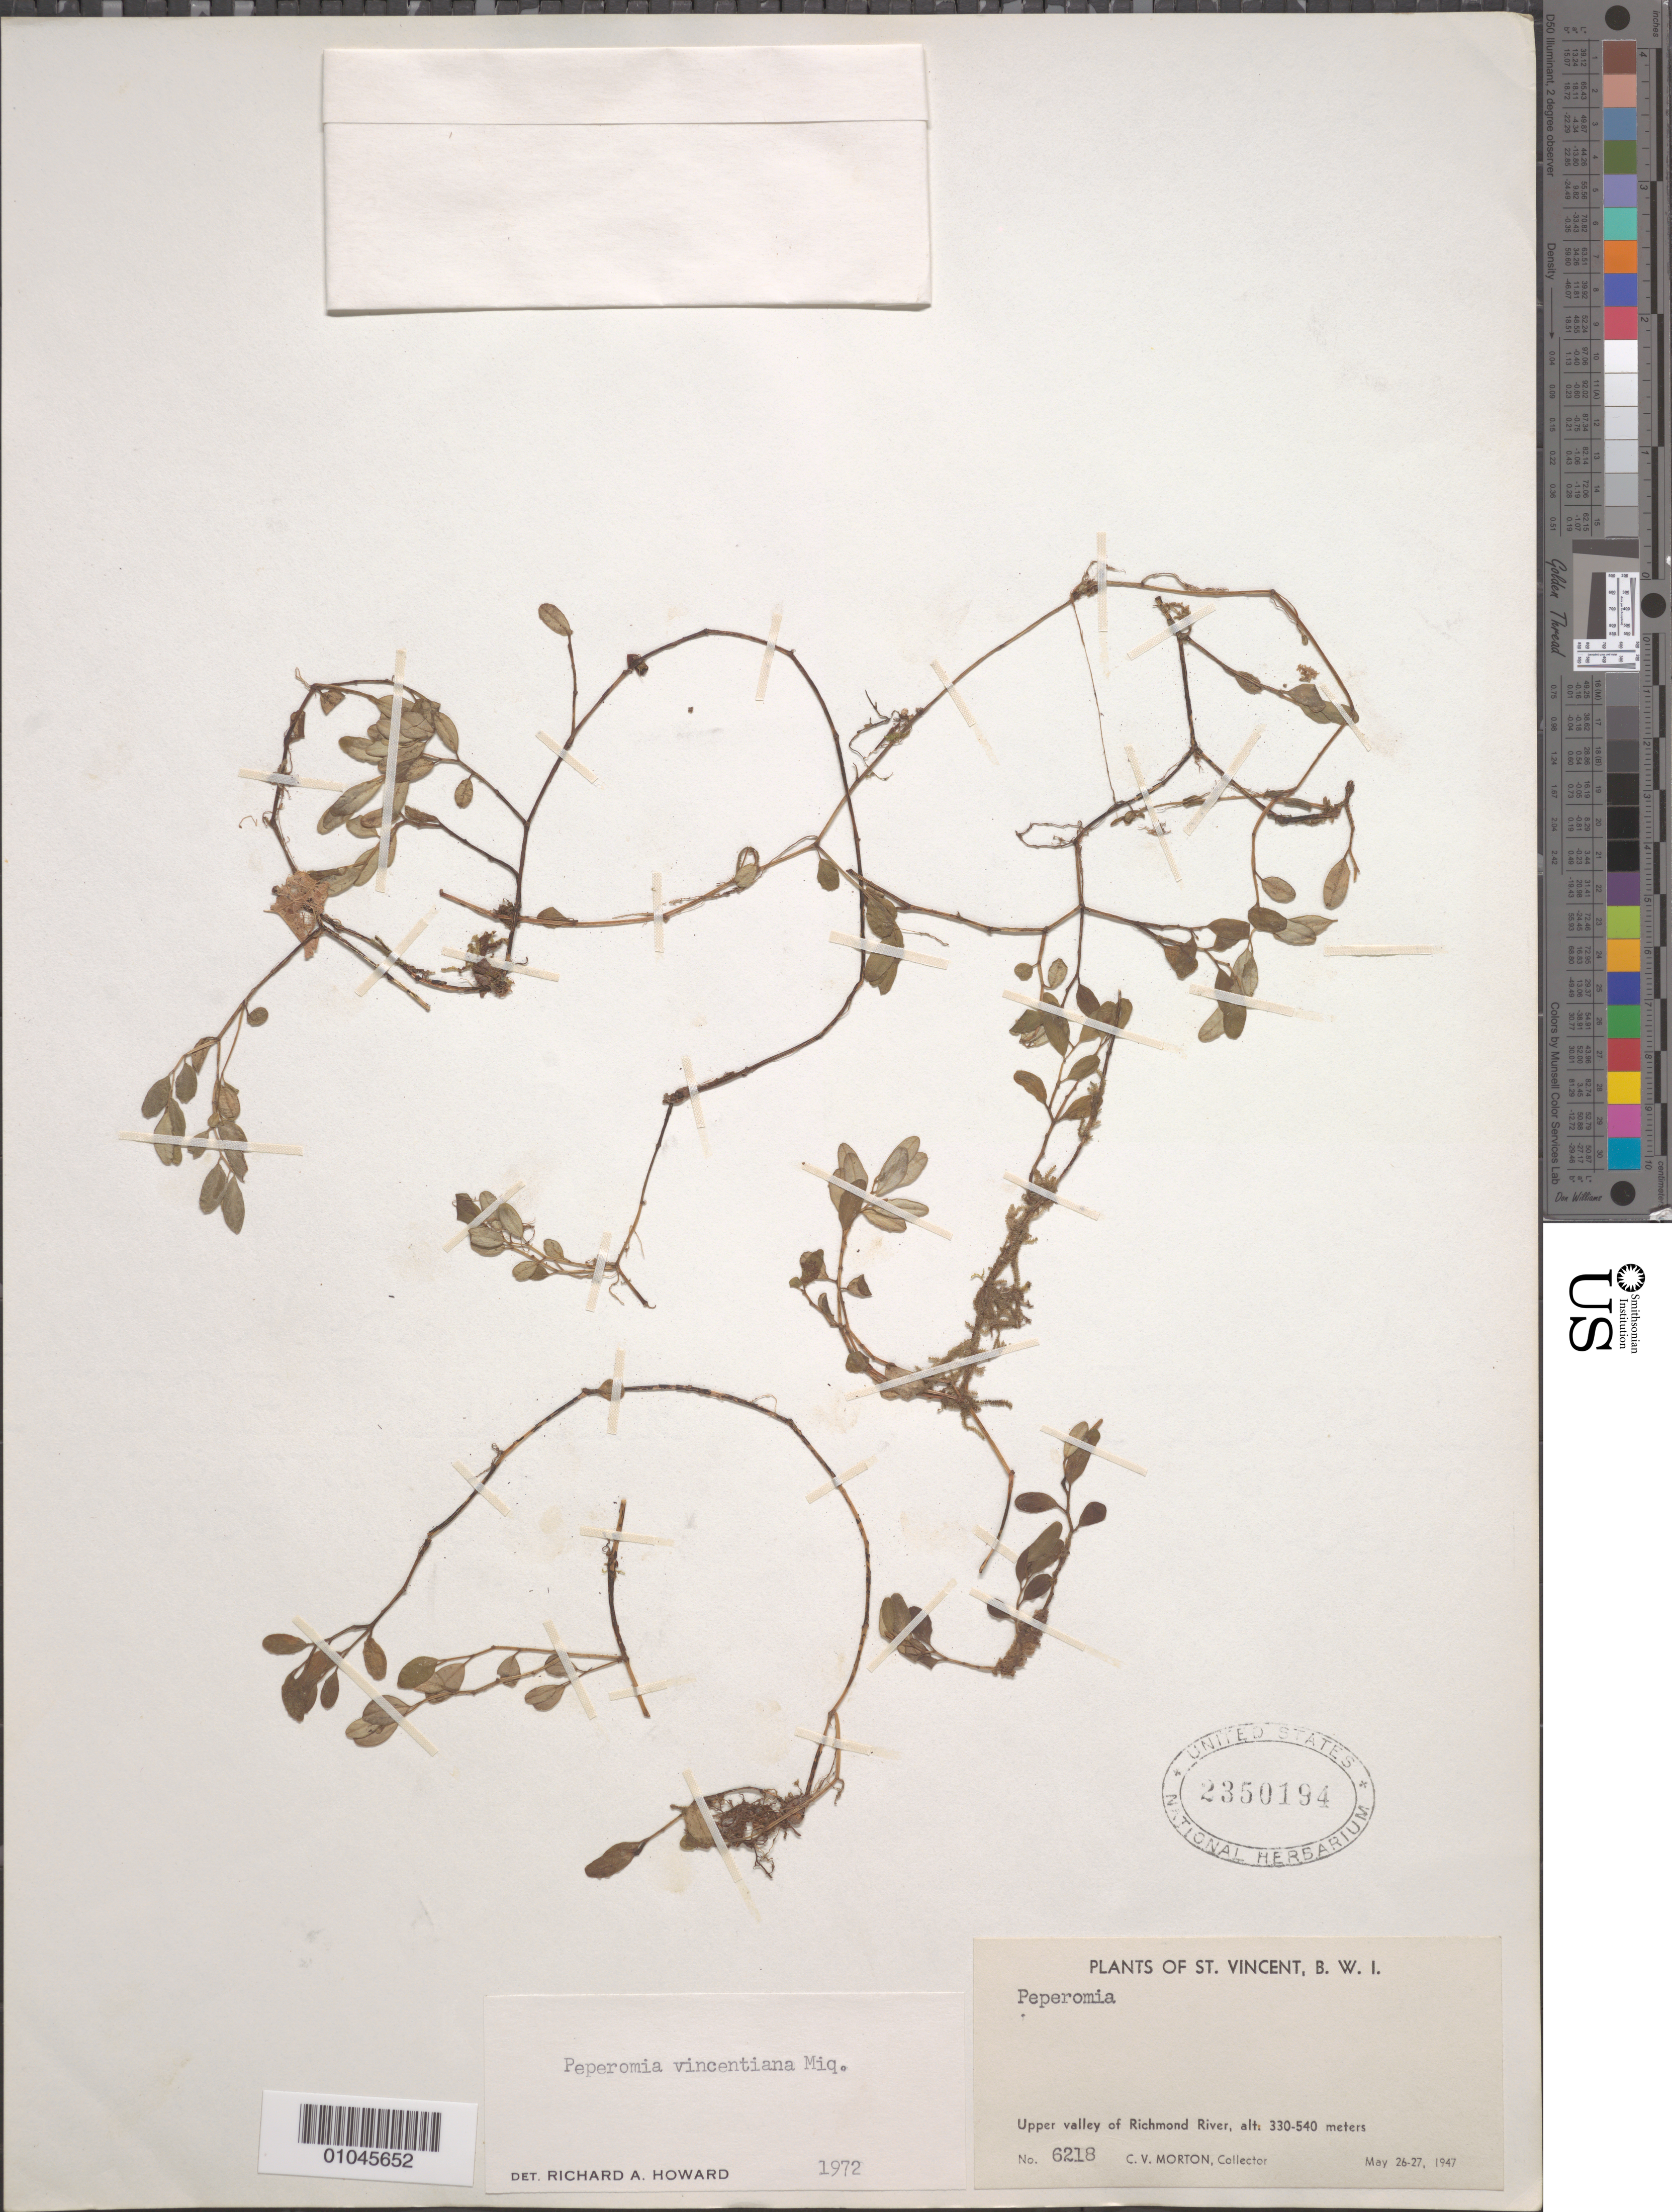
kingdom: Plantae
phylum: Tracheophyta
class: Magnoliopsida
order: Piperales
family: Piperaceae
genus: Peperomia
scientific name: Peperomia vincentiana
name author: Miq.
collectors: C. V. Morton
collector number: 6218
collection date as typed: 26 May 1947 to 27 May 1947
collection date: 1947-05-26/1947-05-27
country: St. Vincent - Grenadines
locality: Upper Valley of Richmond river.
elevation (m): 330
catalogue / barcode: US 2350194